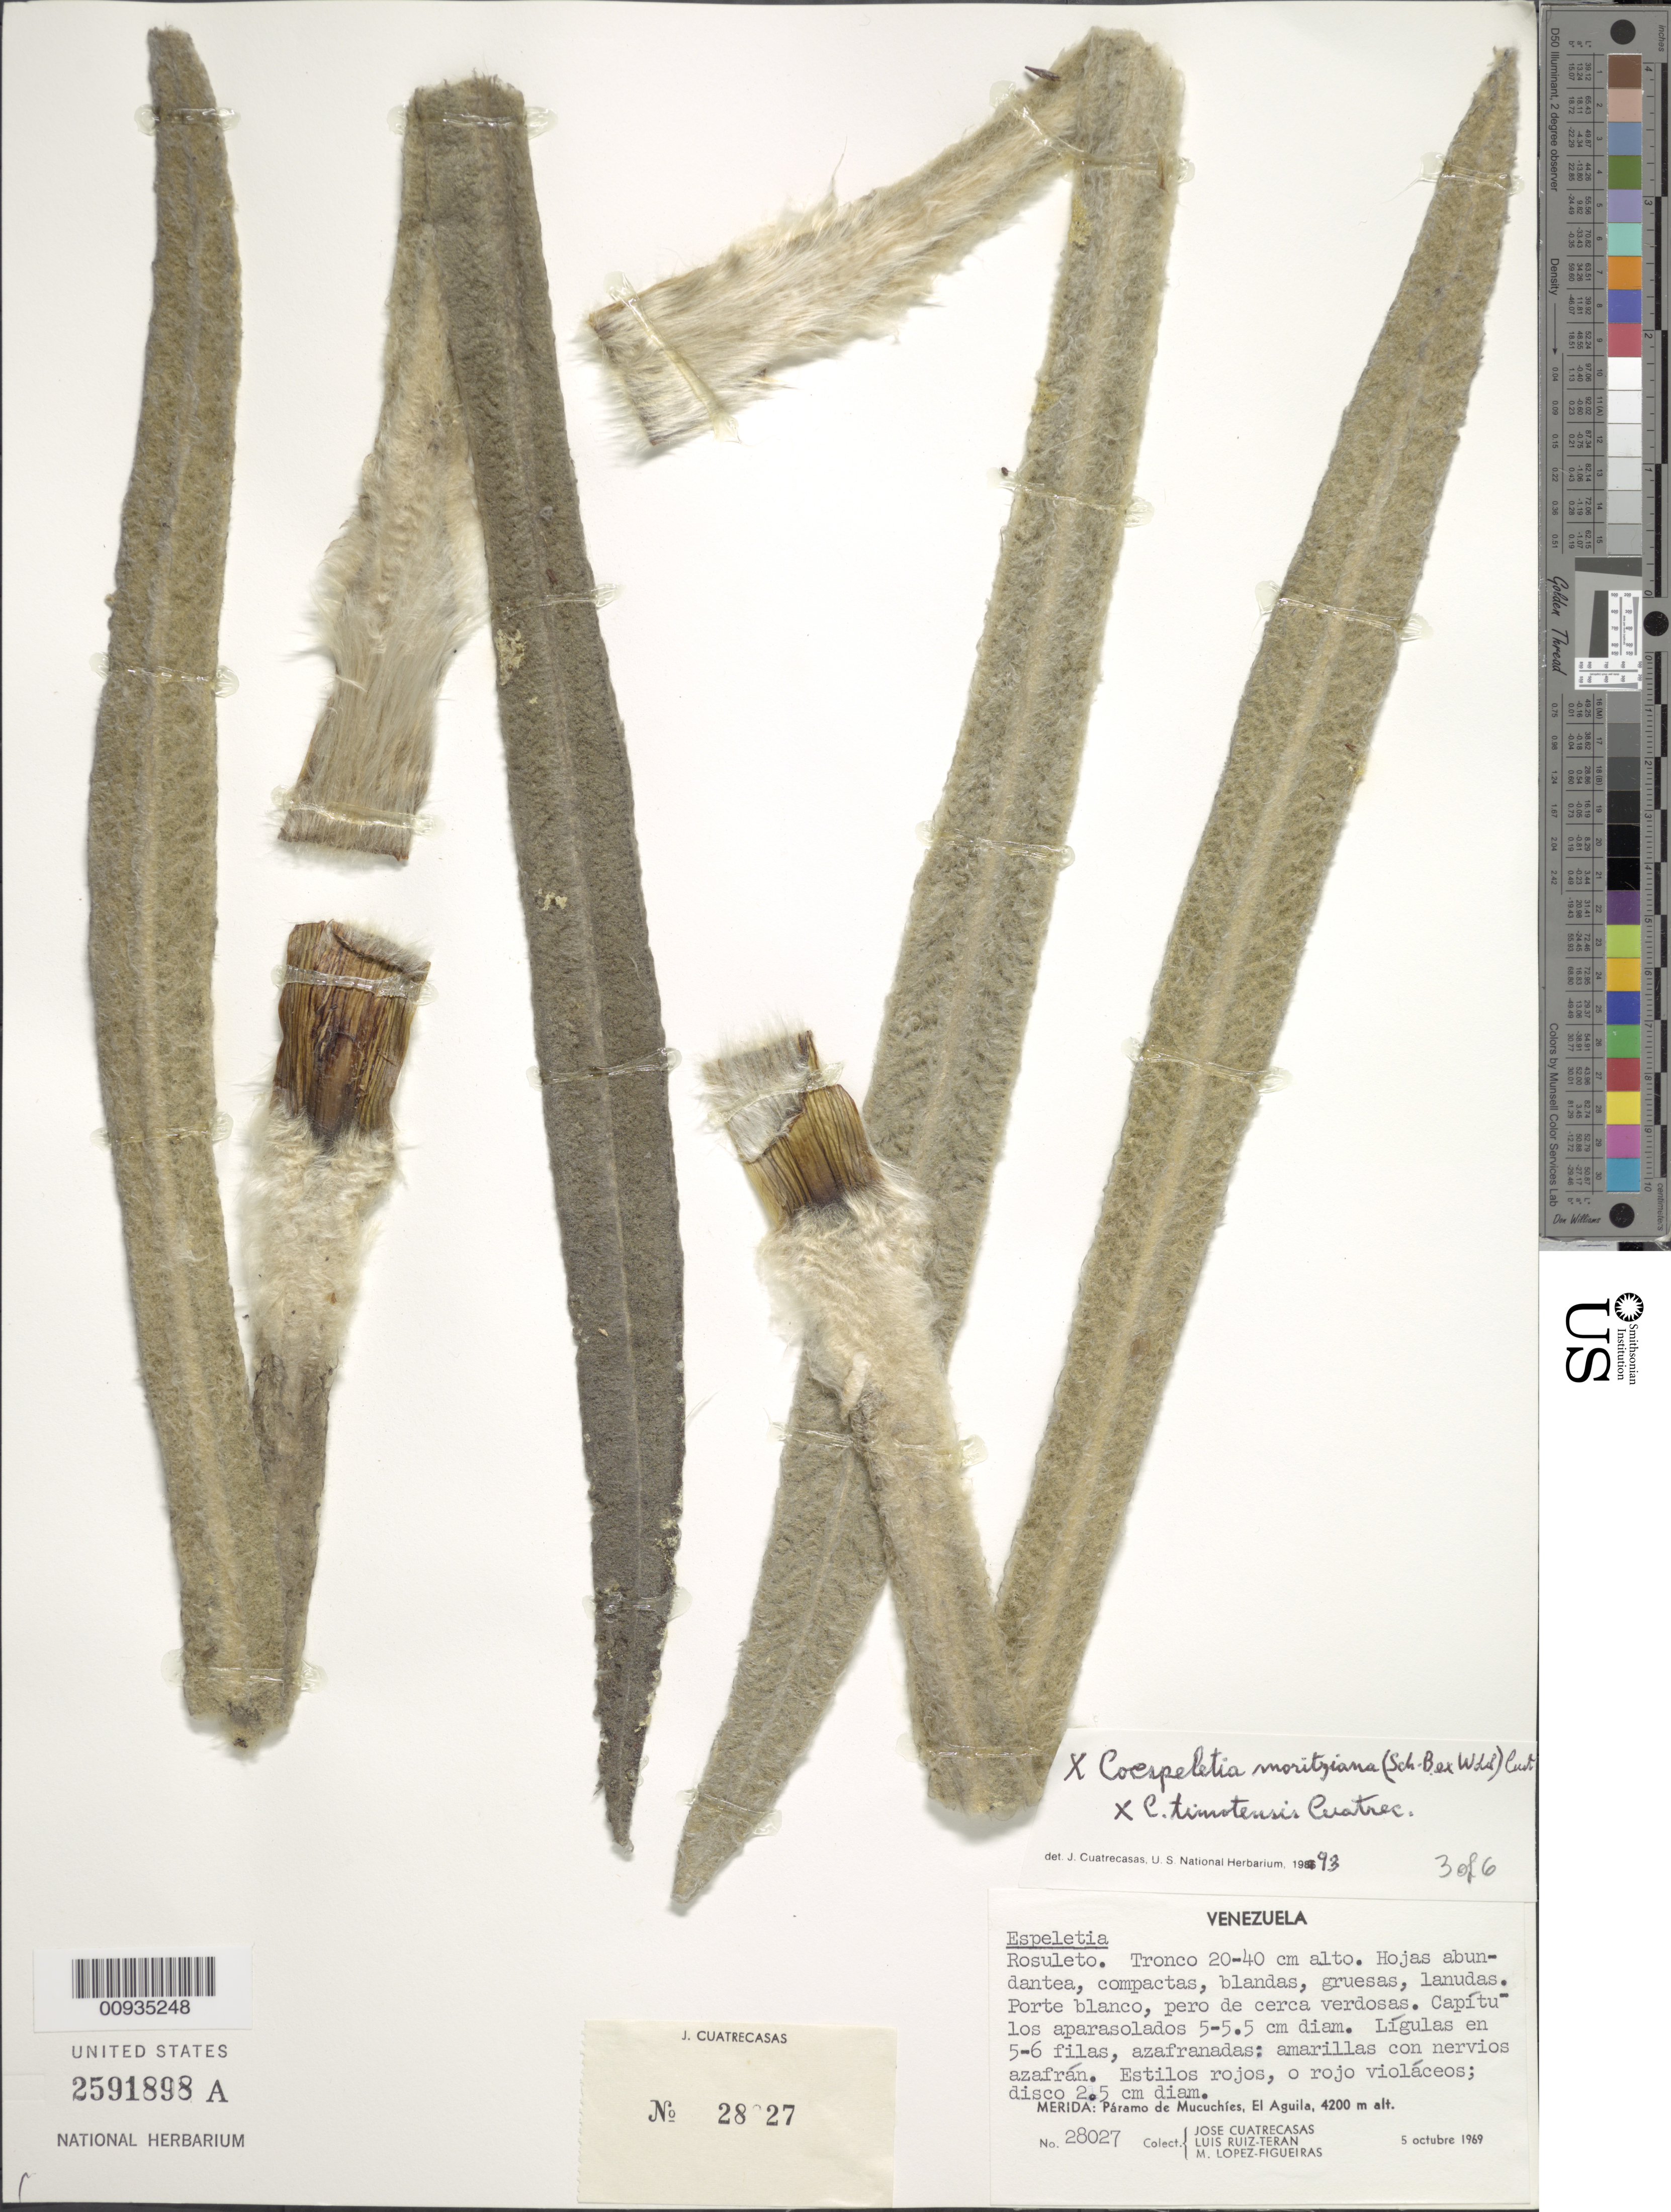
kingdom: Plantae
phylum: Tracheophyta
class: Magnoliopsida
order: Asterales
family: Asteraceae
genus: Coespeletia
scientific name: Coespeletia moritziana x C. timotensis (Cuatrec.) Cuatrec.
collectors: J. Cuatrecasas, L. Teran & M. López Figueiras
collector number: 28027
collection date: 1969-10-05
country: Venezuela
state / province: Mérida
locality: Paramo de Mucuchies, El Aguila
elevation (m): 4200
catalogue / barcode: US 2591898A